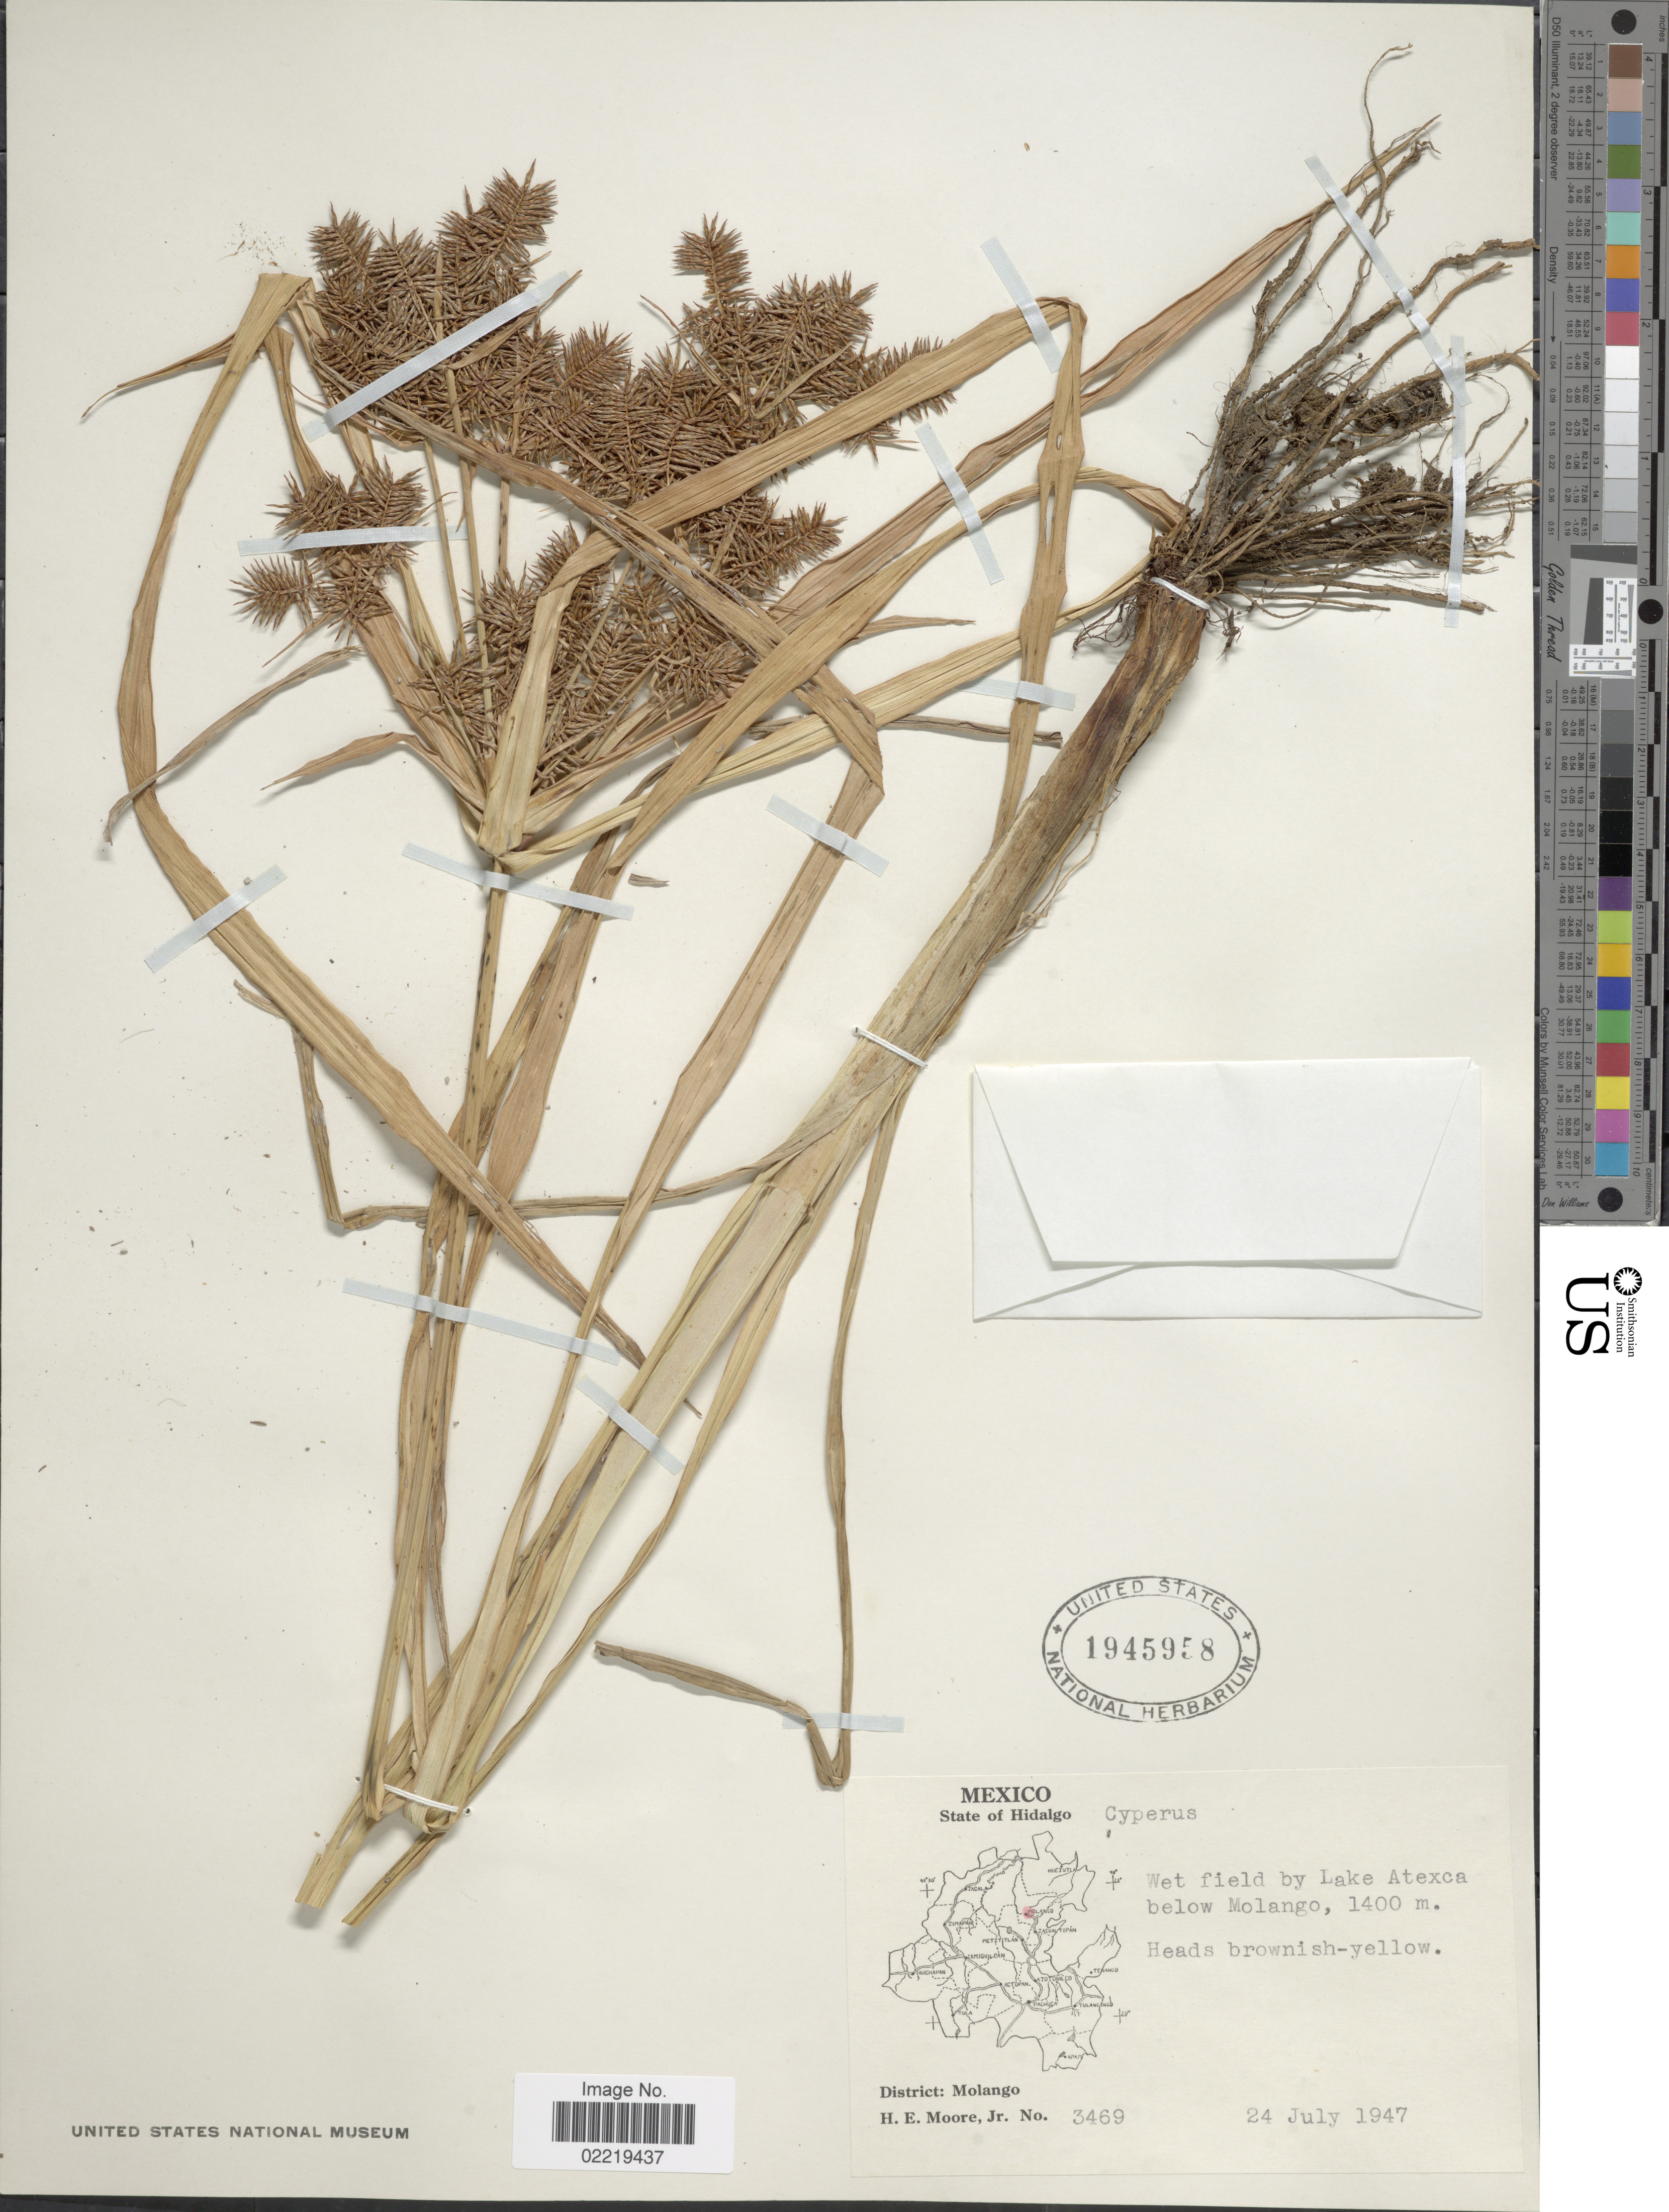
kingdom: Plantae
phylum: Tracheophyta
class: Liliopsida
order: Poales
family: Cyperaceae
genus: Cyperus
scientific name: Cyperus odoratus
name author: L.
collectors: H. Moore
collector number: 3469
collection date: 1947-07-24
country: Mexico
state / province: Hidalgo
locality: Wet field by Lake Atexca below Molango, District: Molango.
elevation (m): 1400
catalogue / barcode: US 1945958